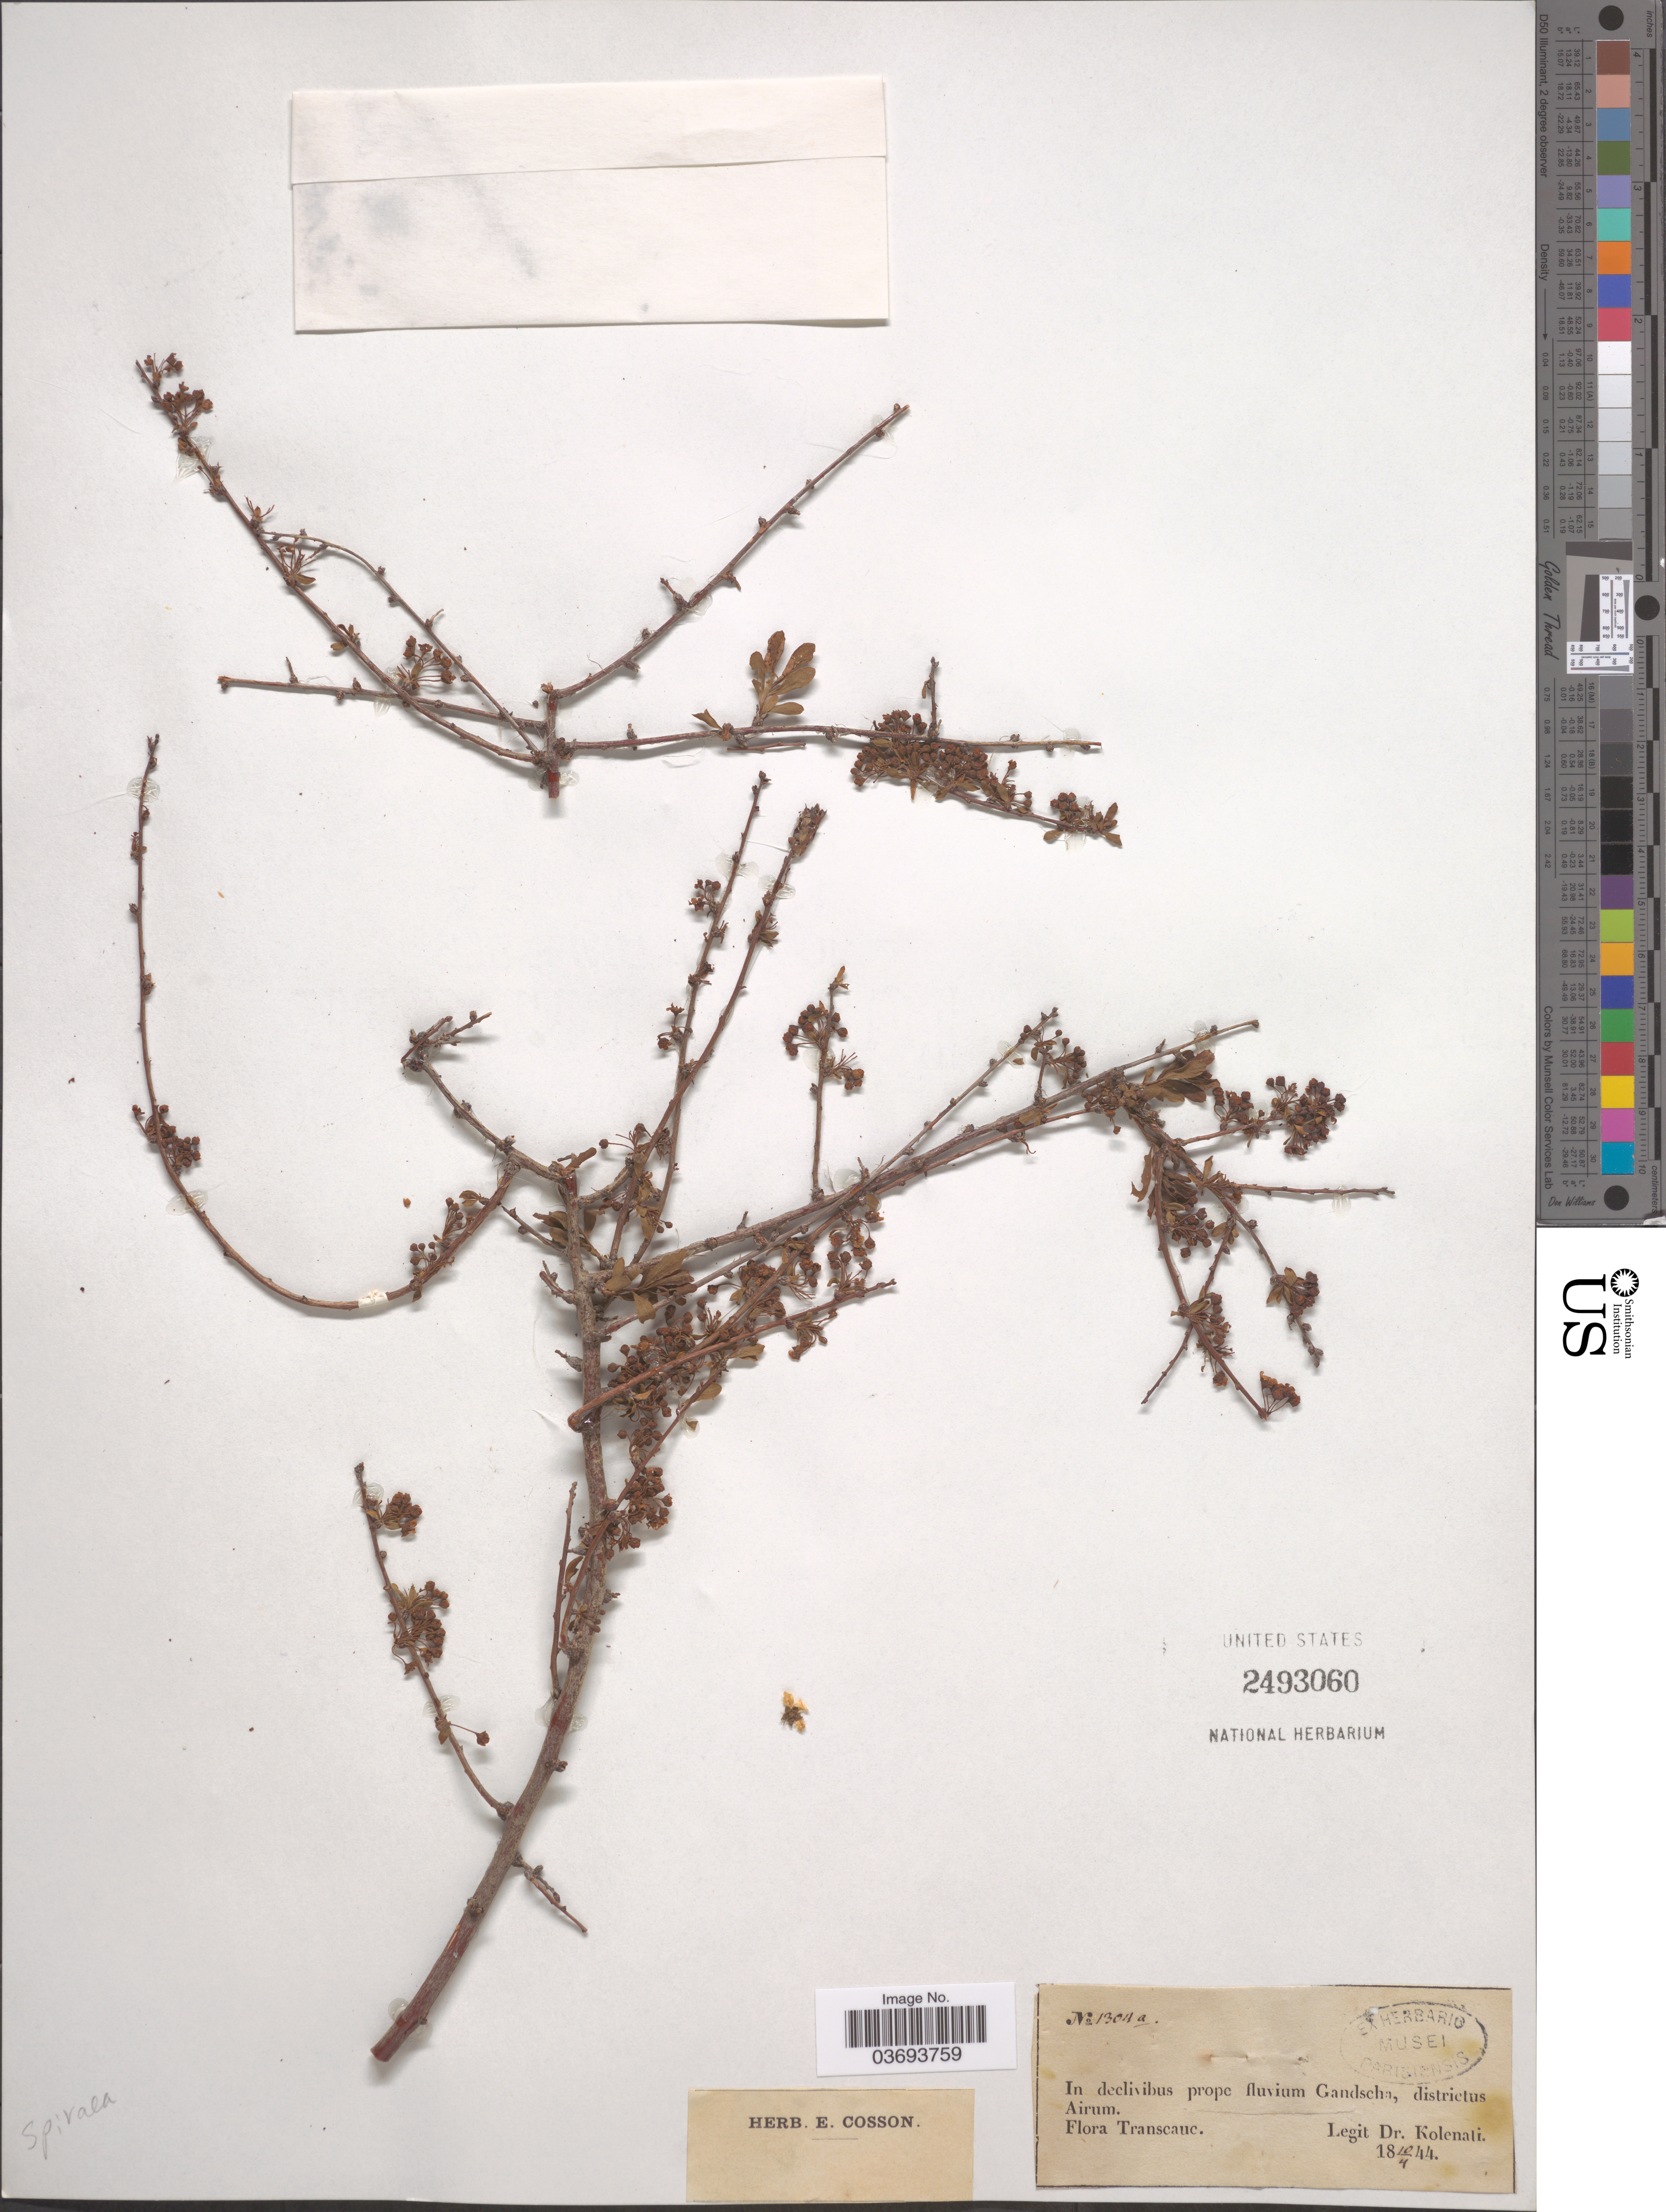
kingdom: Plantae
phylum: Tracheophyta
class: Magnoliopsida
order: Rosales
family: Rosaceae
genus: Spiraea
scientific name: Spiraea sp.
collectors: Kolenati, --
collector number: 1304a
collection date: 1844-04-10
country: Azerbaijan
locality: In declivibus prope fluvium Gandscha, distrietus Airum. Transcauc.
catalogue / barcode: US 2493060